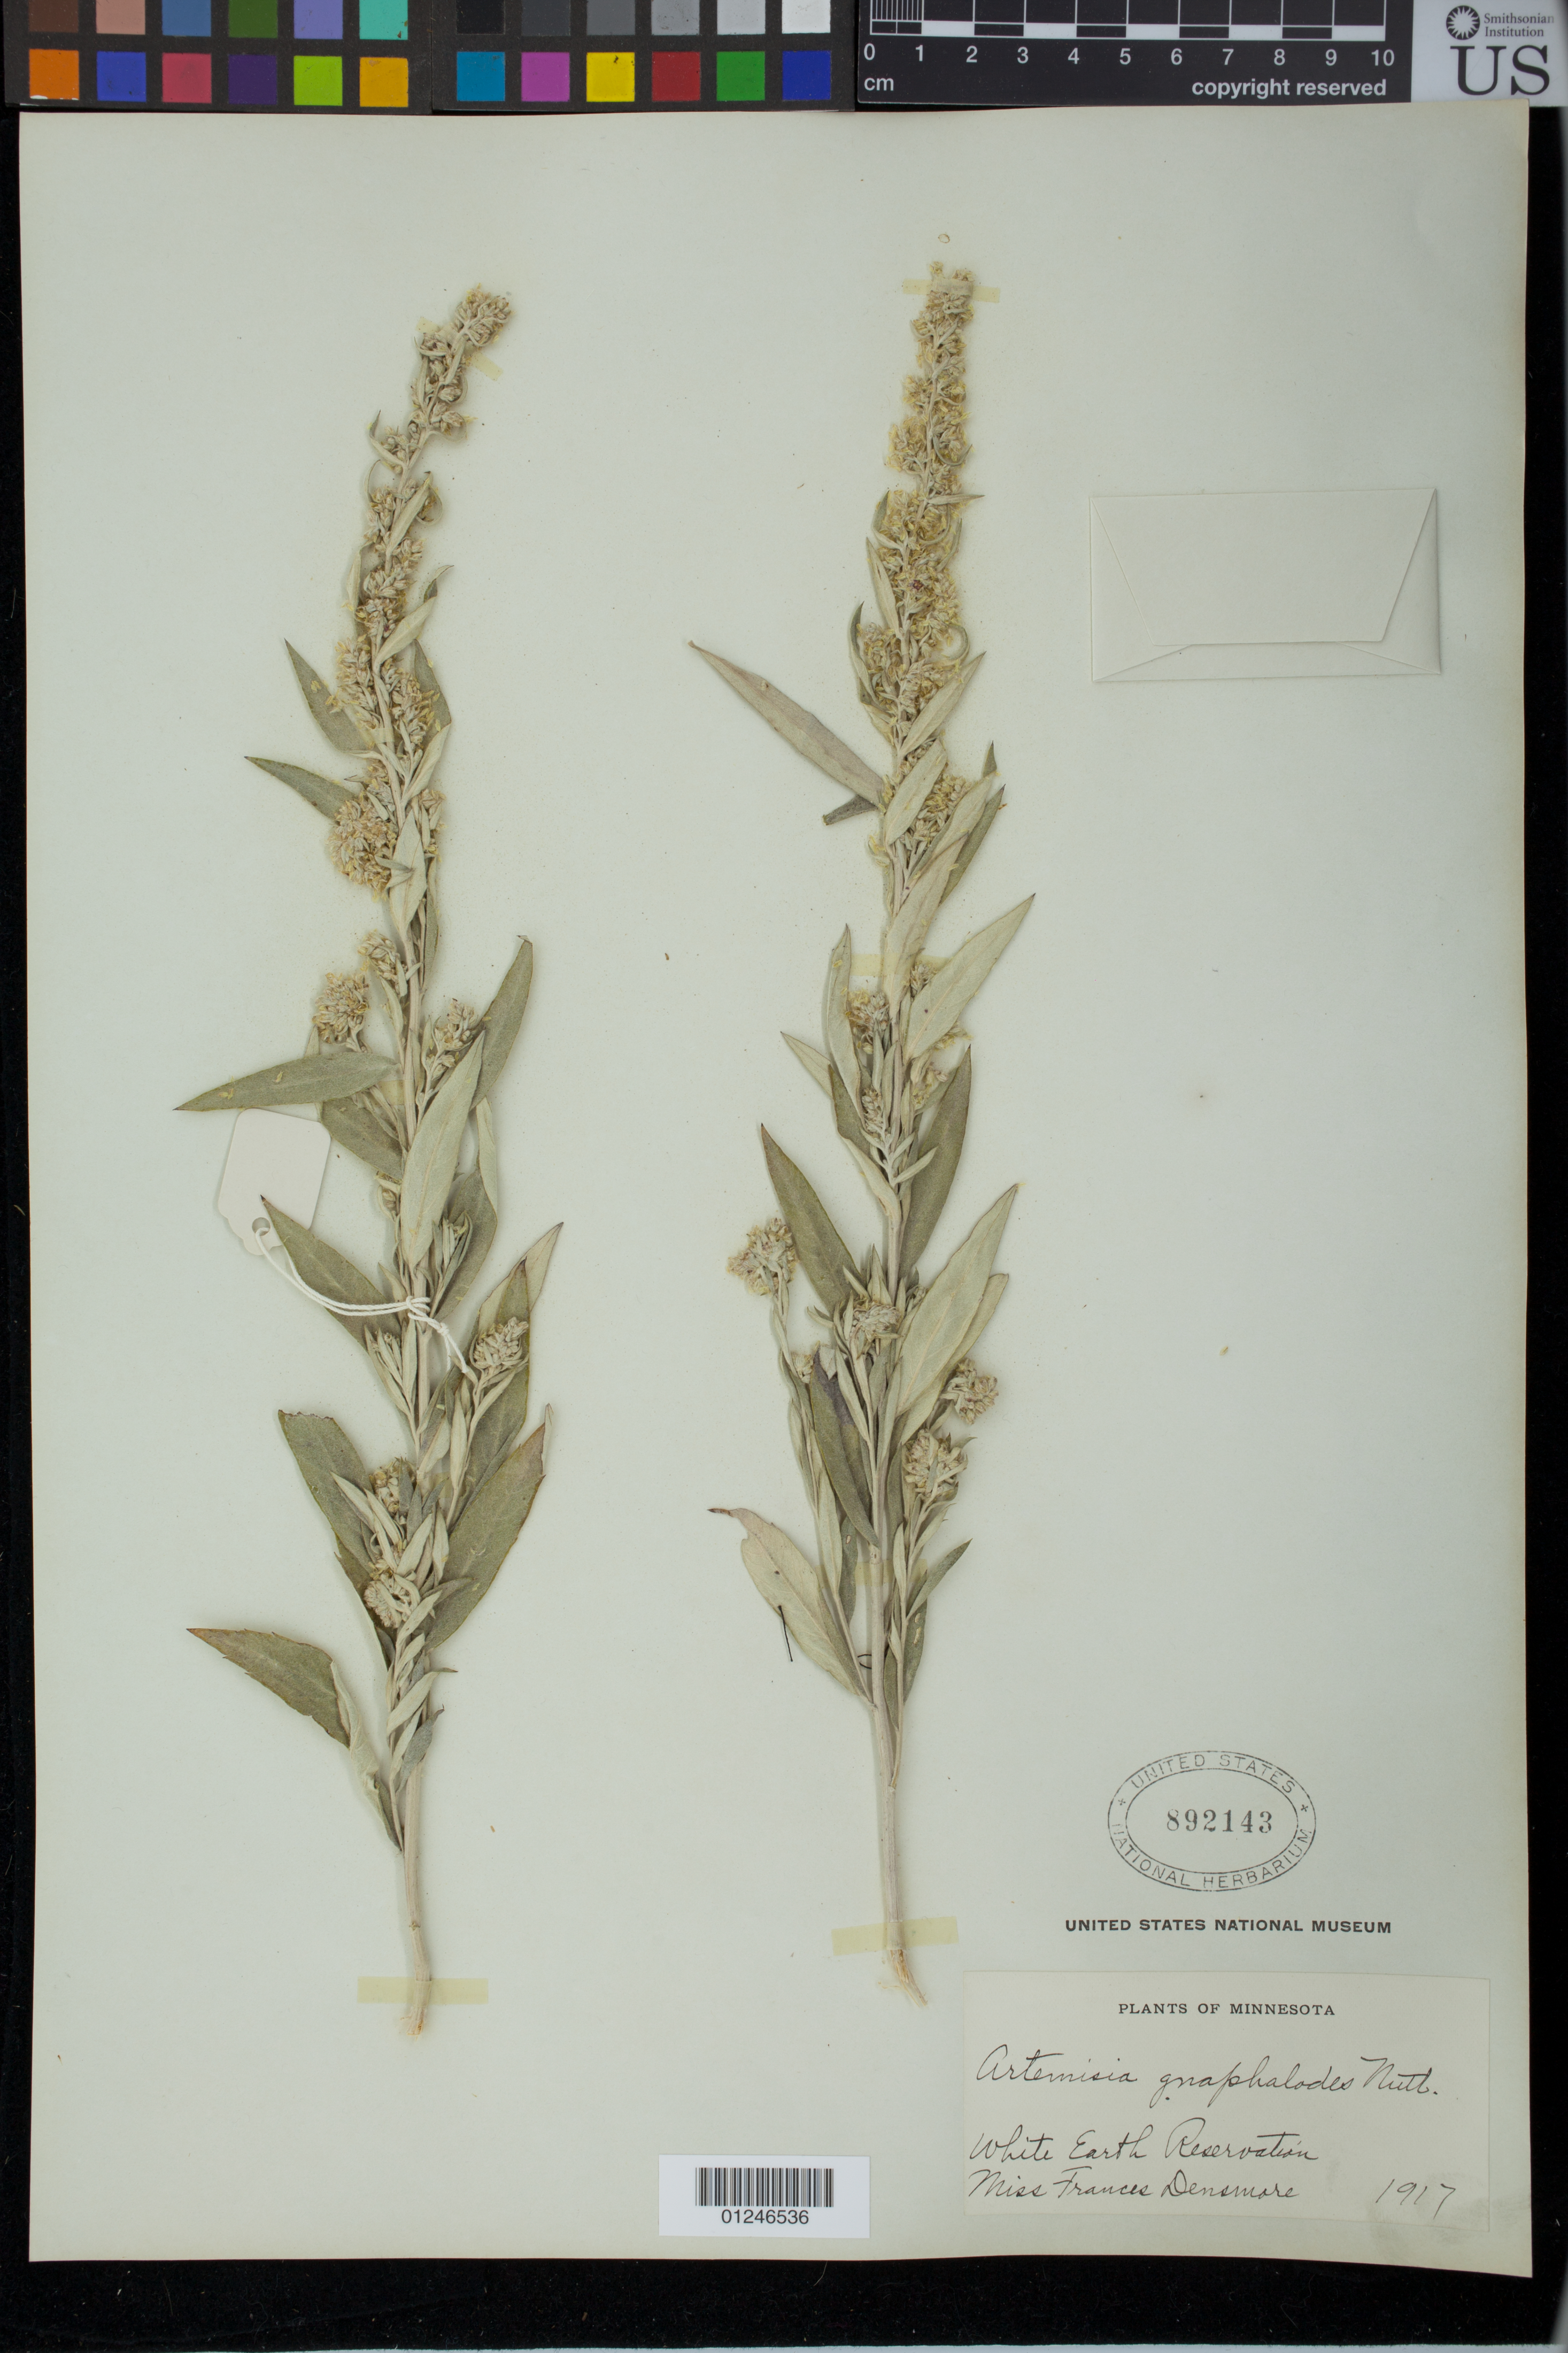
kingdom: Plantae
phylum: Tracheophyta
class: Magnoliopsida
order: Asterales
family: Asteraceae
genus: Artemisia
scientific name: Artemisia gnaphaloides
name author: Nutt.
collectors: F. Densmore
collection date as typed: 1917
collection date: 1917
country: United States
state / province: Minnesota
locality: White earth reservation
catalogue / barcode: US 892143